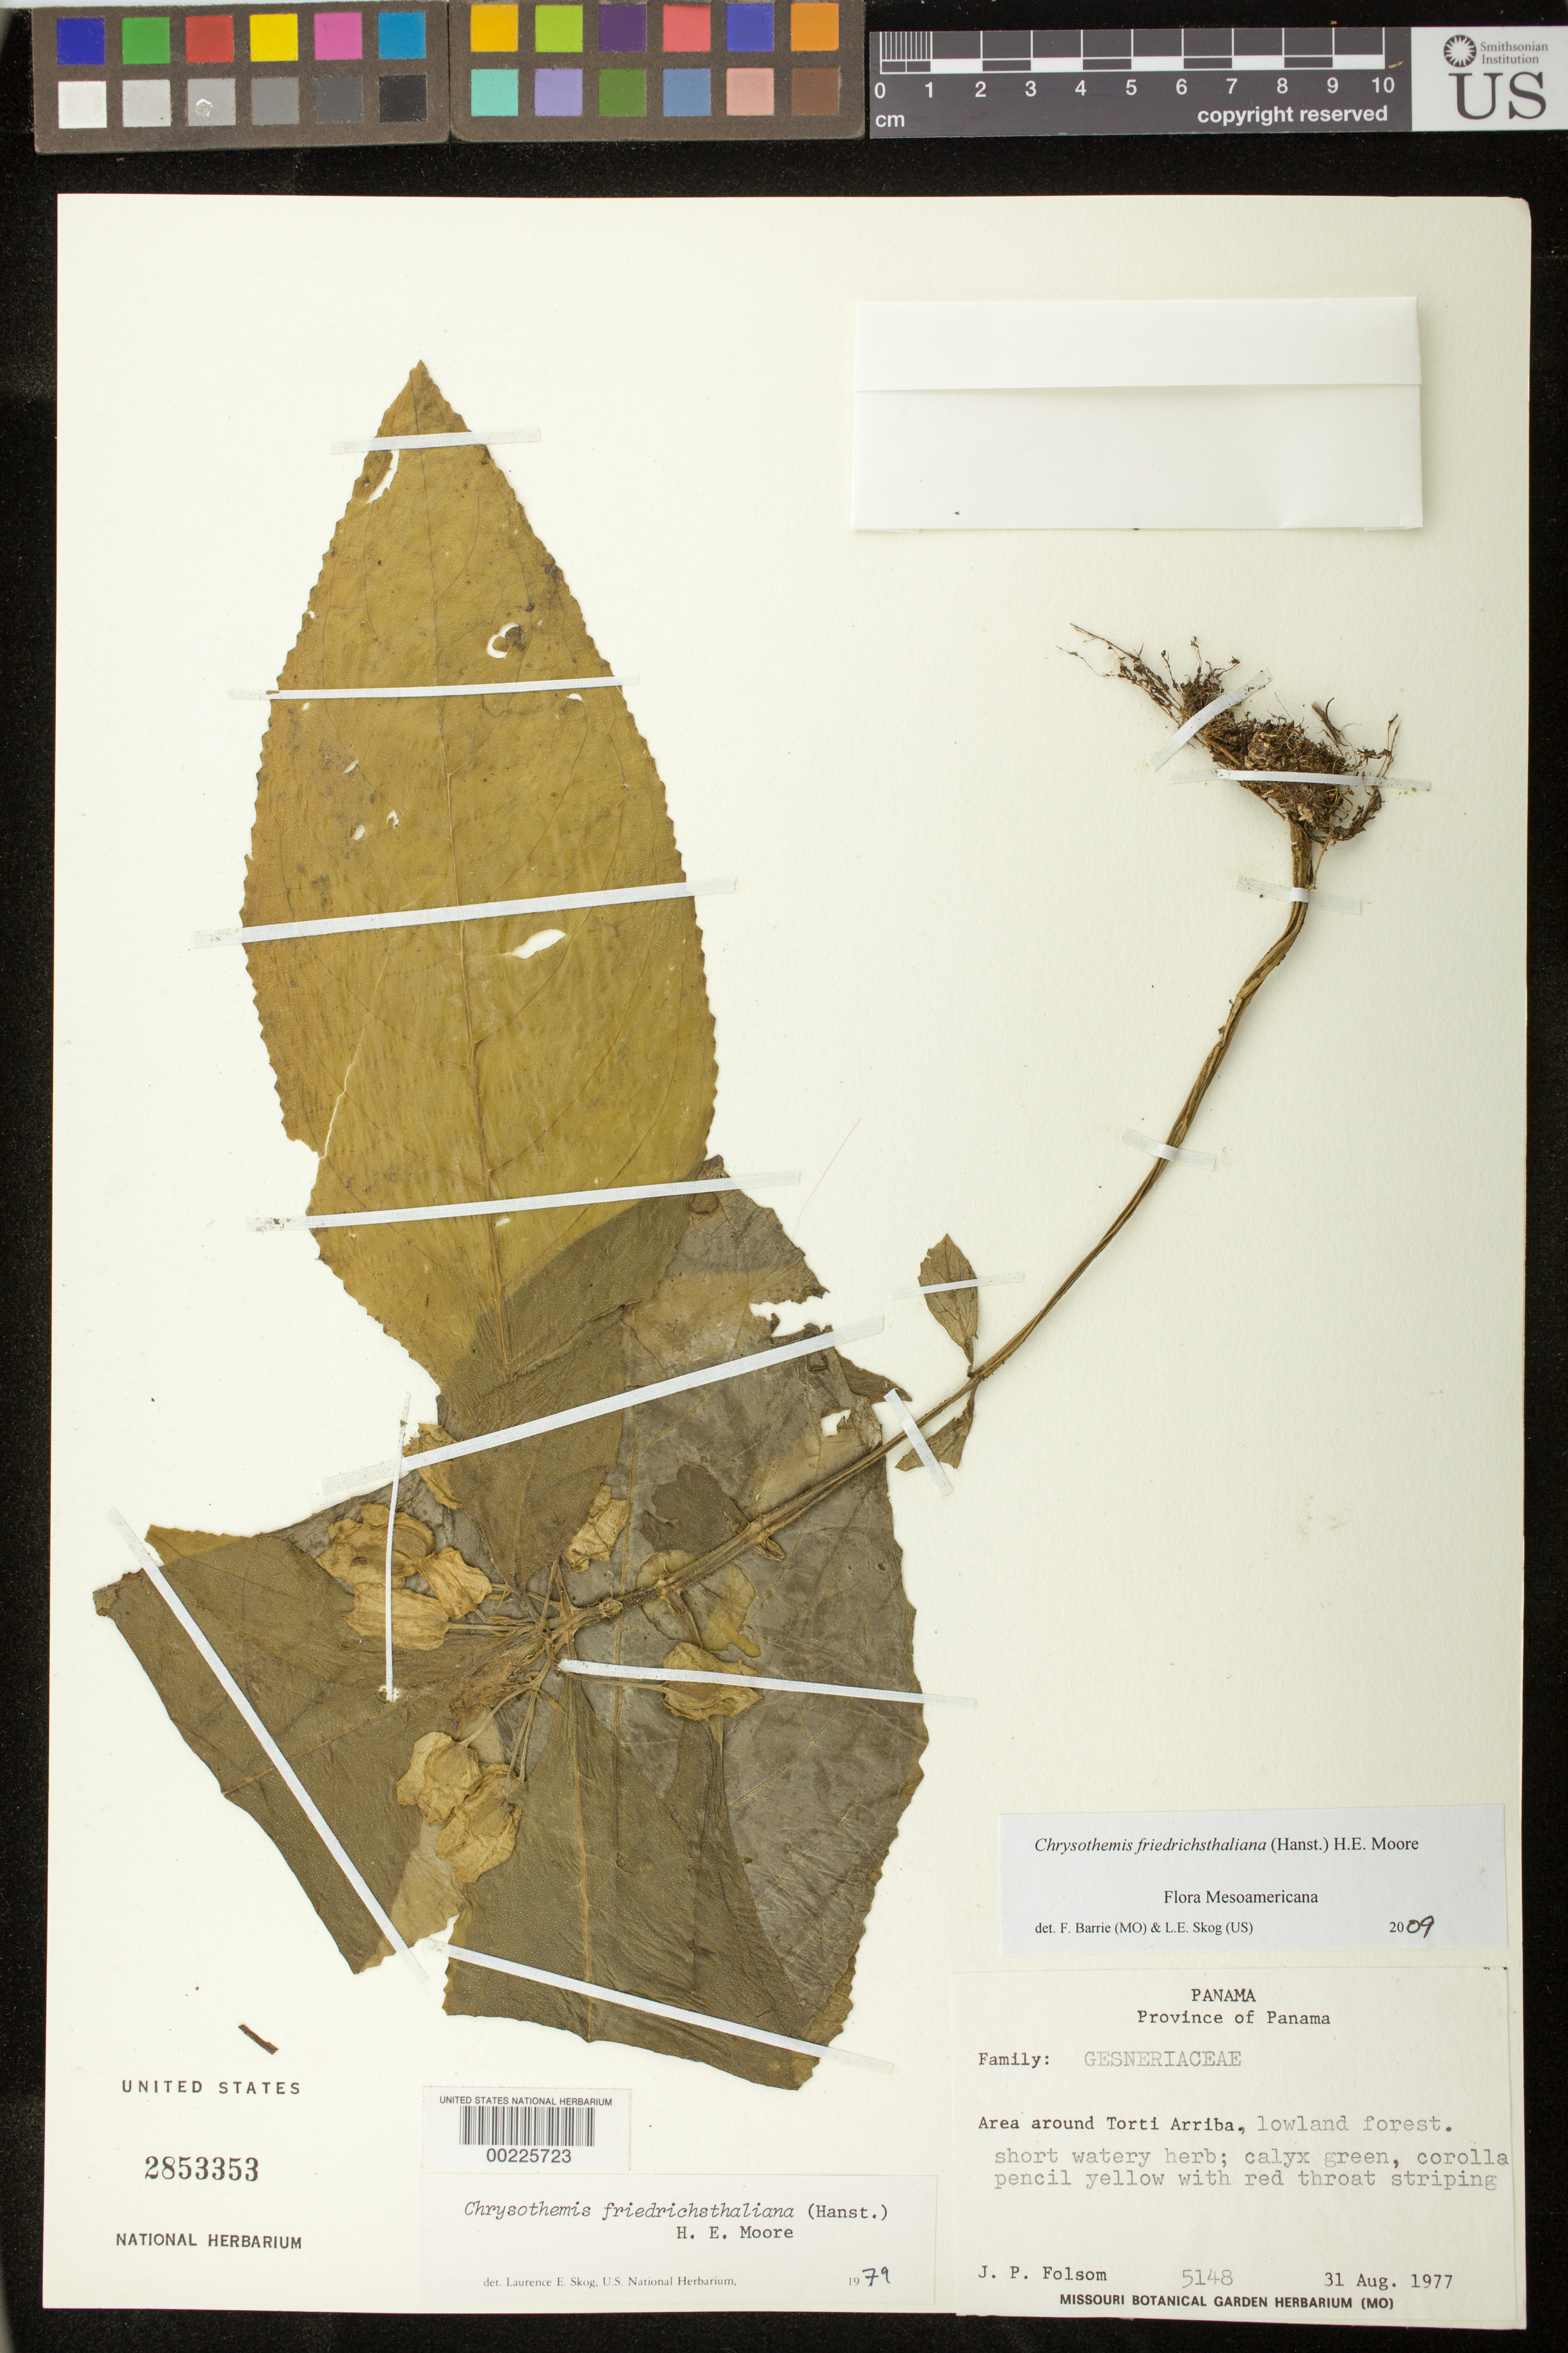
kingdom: Plantae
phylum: Tracheophyta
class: Magnoliopsida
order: Lamiales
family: Gesneriaceae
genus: Chrysothemis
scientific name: Chrysothemis friedrichsthaliana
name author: (Hanst.) H.E. Moore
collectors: J. P. Folsom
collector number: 5148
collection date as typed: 31 Aug 1977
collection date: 1977-08-31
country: Panama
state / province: Panamá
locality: Area around Torti Arriba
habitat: Lowland forest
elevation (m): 50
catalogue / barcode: US 2853353